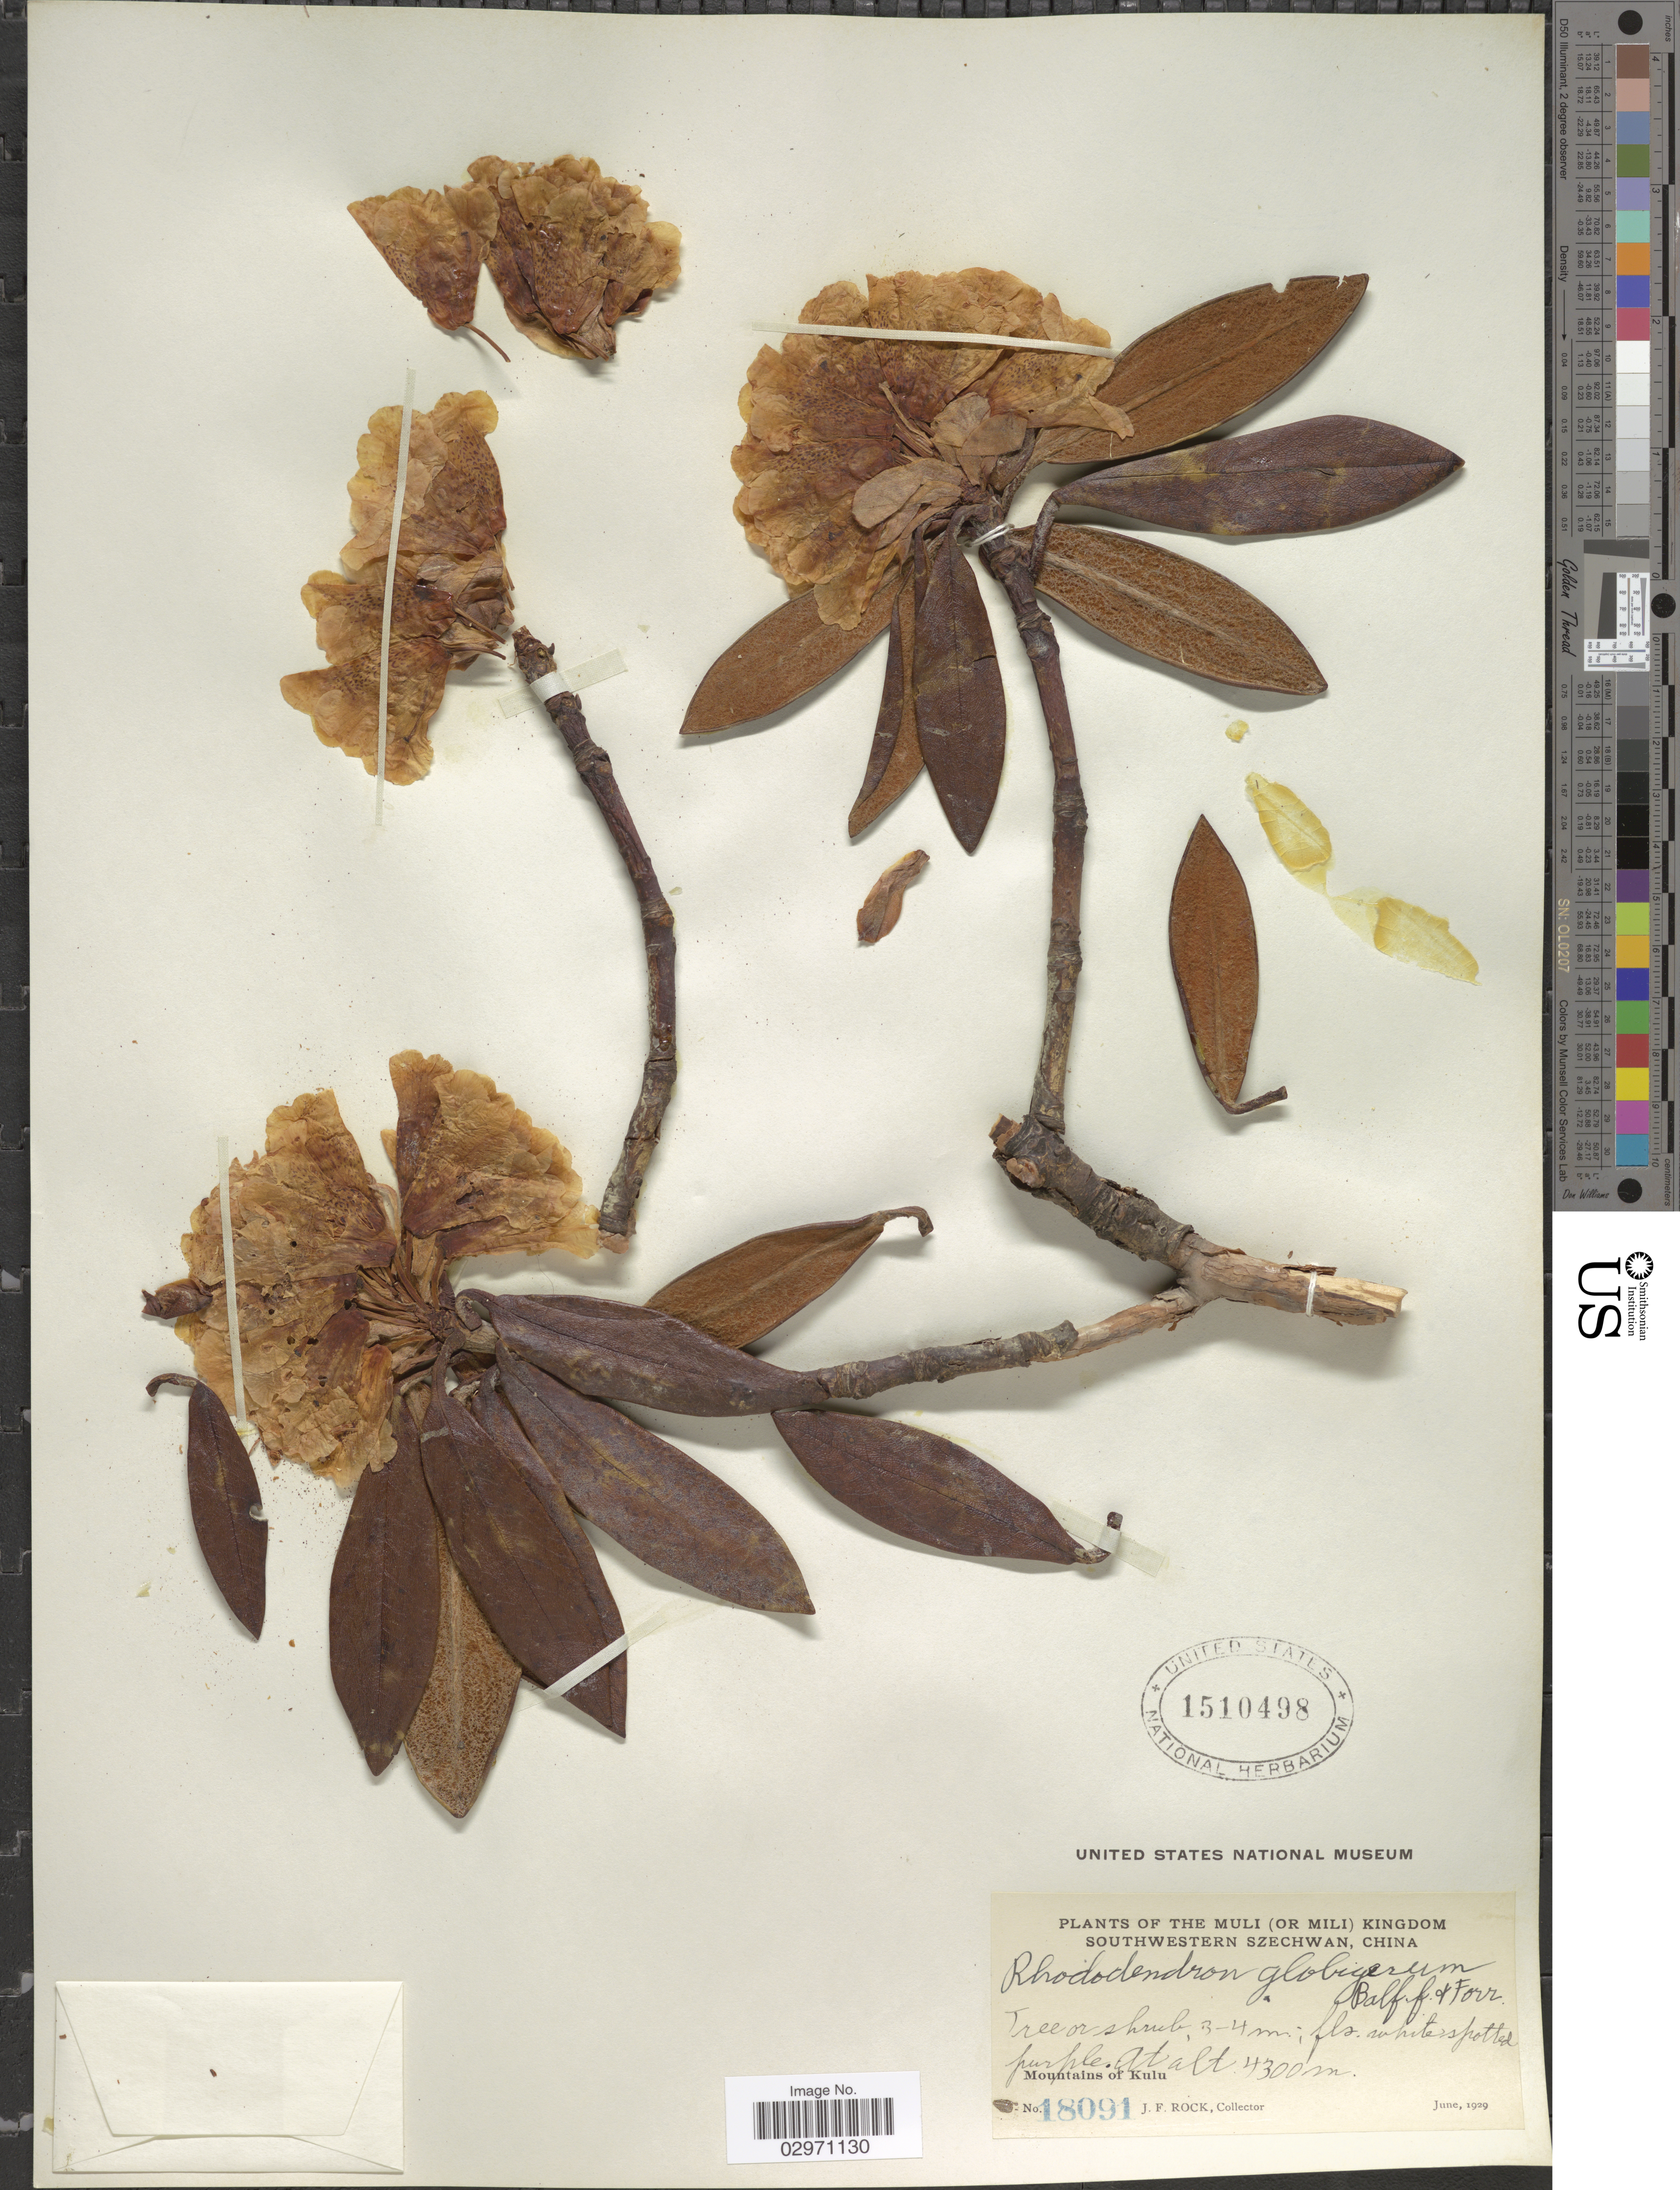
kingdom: Plantae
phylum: Tracheophyta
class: Magnoliopsida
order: Ericales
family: Ericaceae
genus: Rhododendron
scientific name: Rhododendron globigerum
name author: Balf. f. & Forrest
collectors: J. Rock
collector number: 18091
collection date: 1929-06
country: China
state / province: Sichuan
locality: Muli (or Mili) Kingdom. Southwestern Szechwan. Mountains of Kulu.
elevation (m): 4300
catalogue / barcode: US 1510498